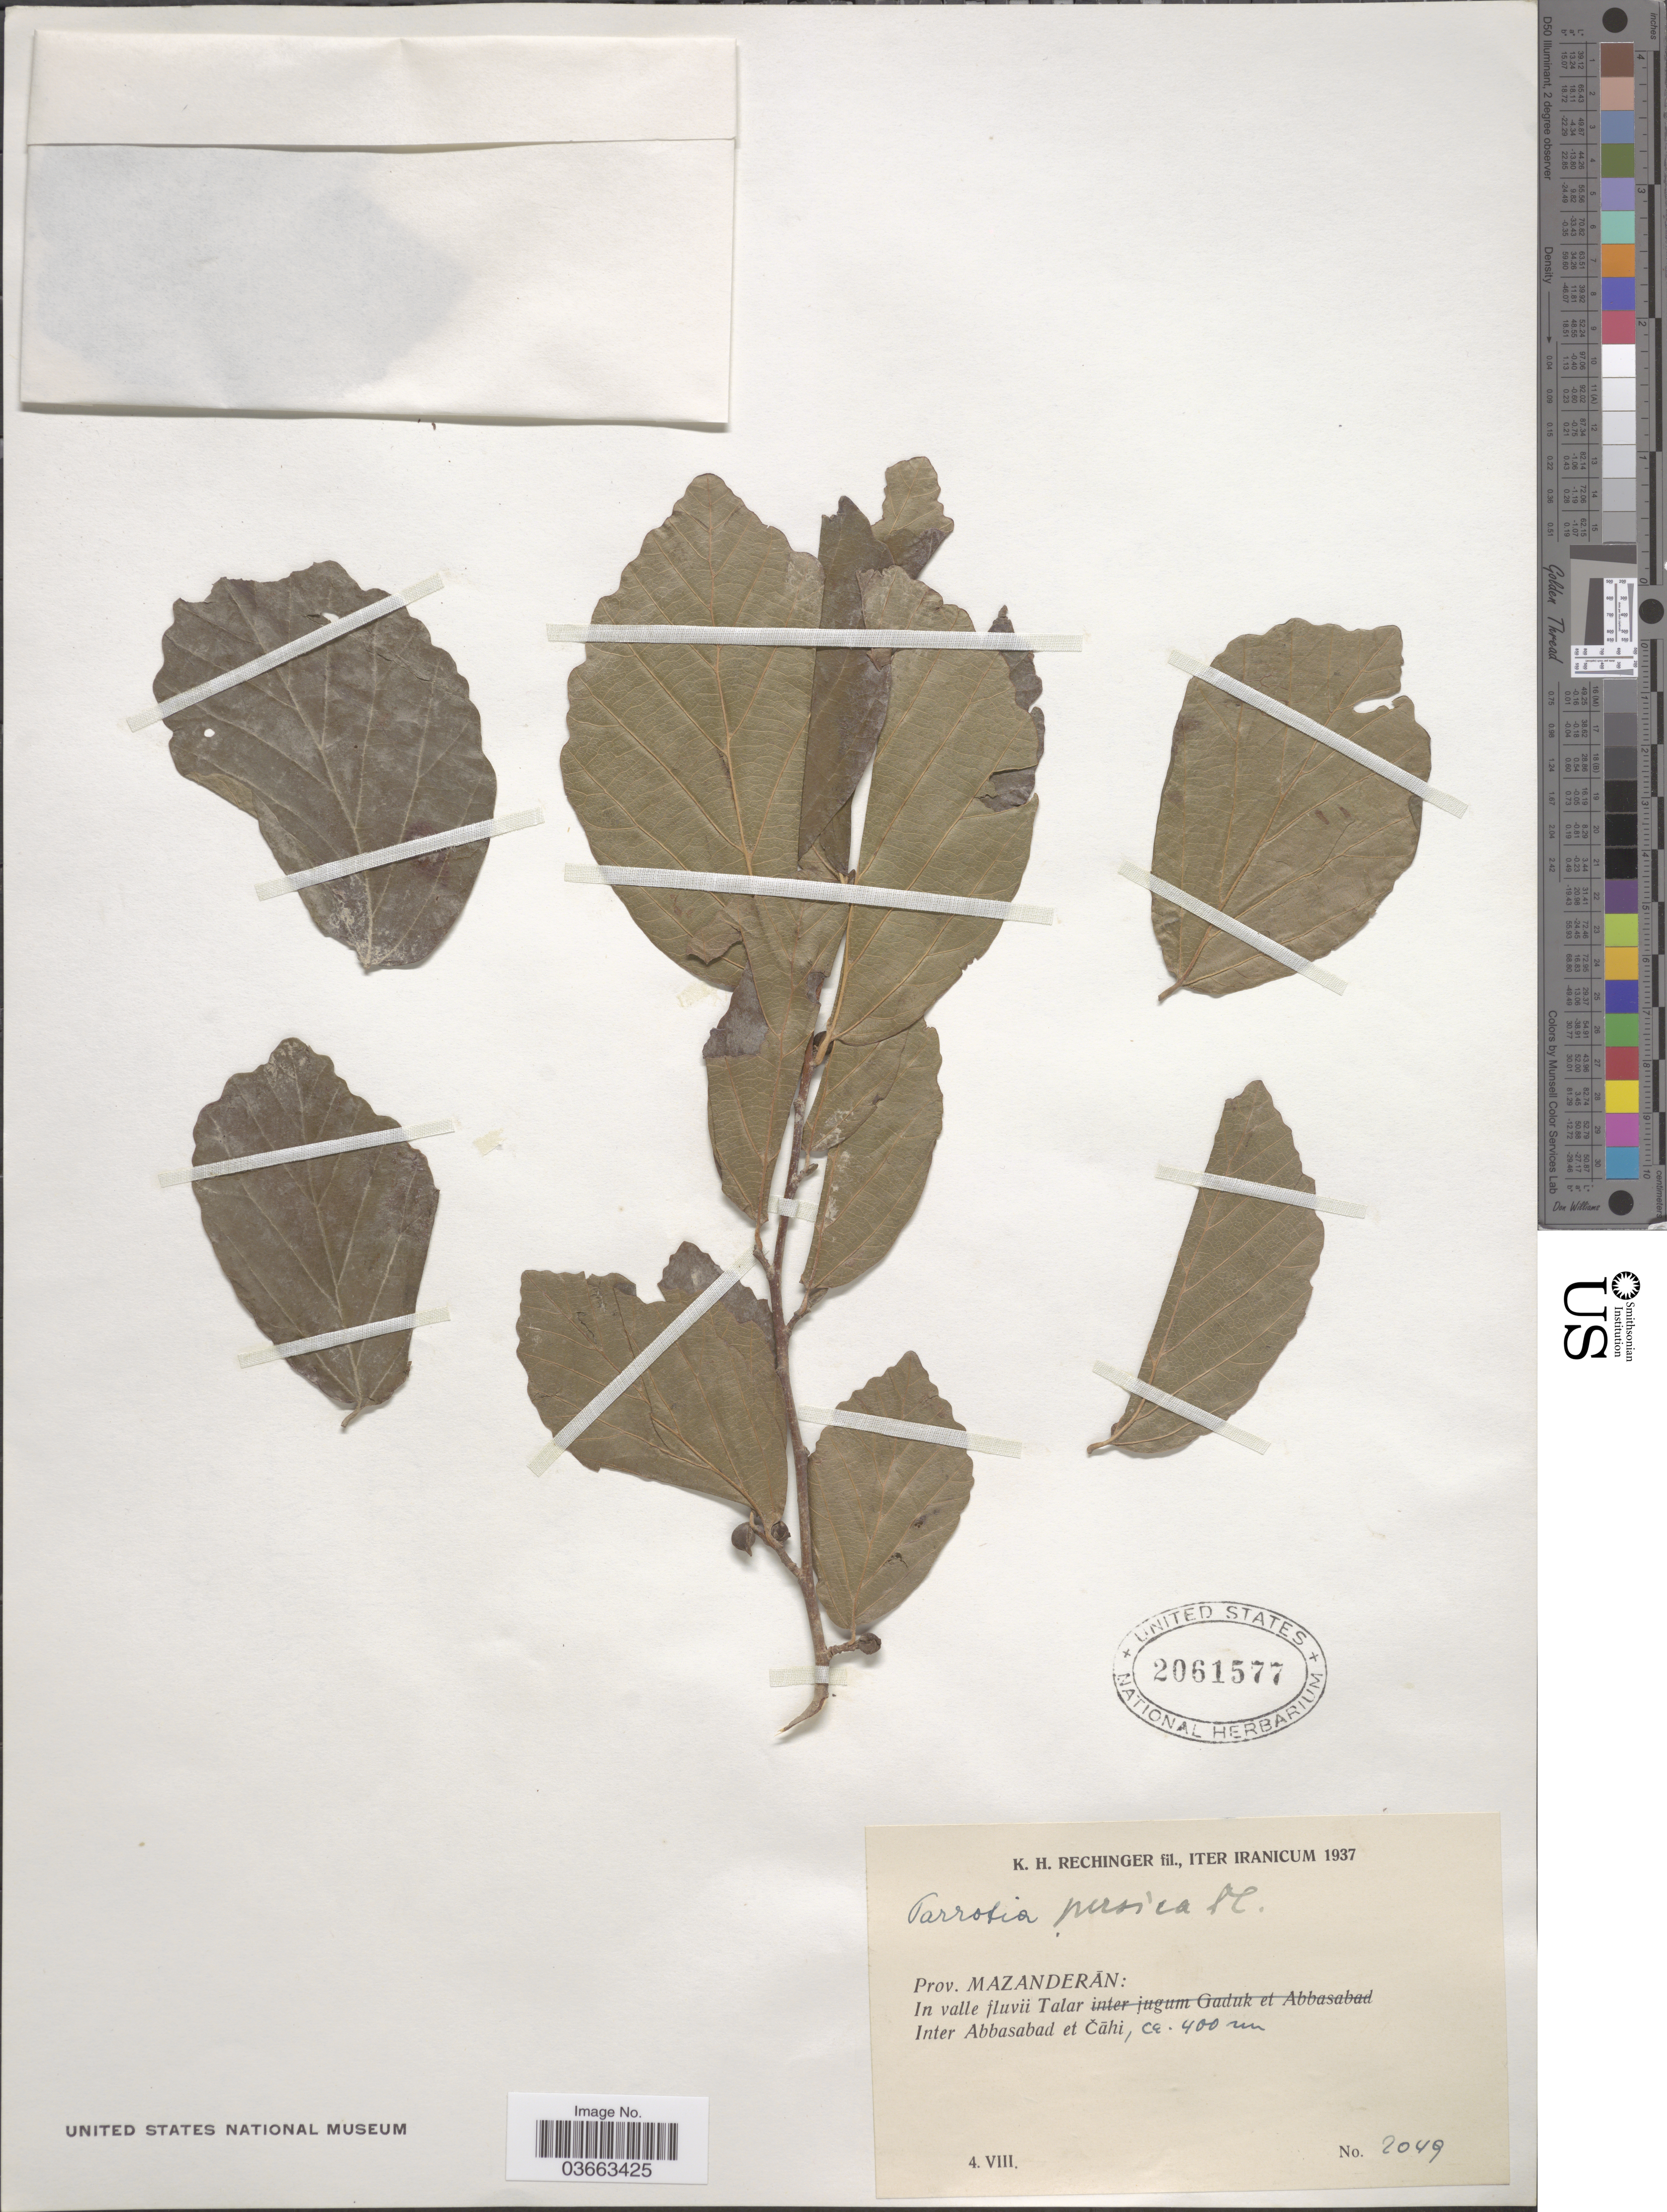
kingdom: Plantae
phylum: Tracheophyta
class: Magnoliopsida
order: Saxifragales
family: Hamamelidaceae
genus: Parrotia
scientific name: Parrotia persica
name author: C.A. Mey.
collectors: K. H. Rechinger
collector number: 2049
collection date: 1937-08-04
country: Iran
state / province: Mazandaran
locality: In valle fluvii Talar. Inter Abbasabad et Čāhi.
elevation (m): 400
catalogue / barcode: US 2061577